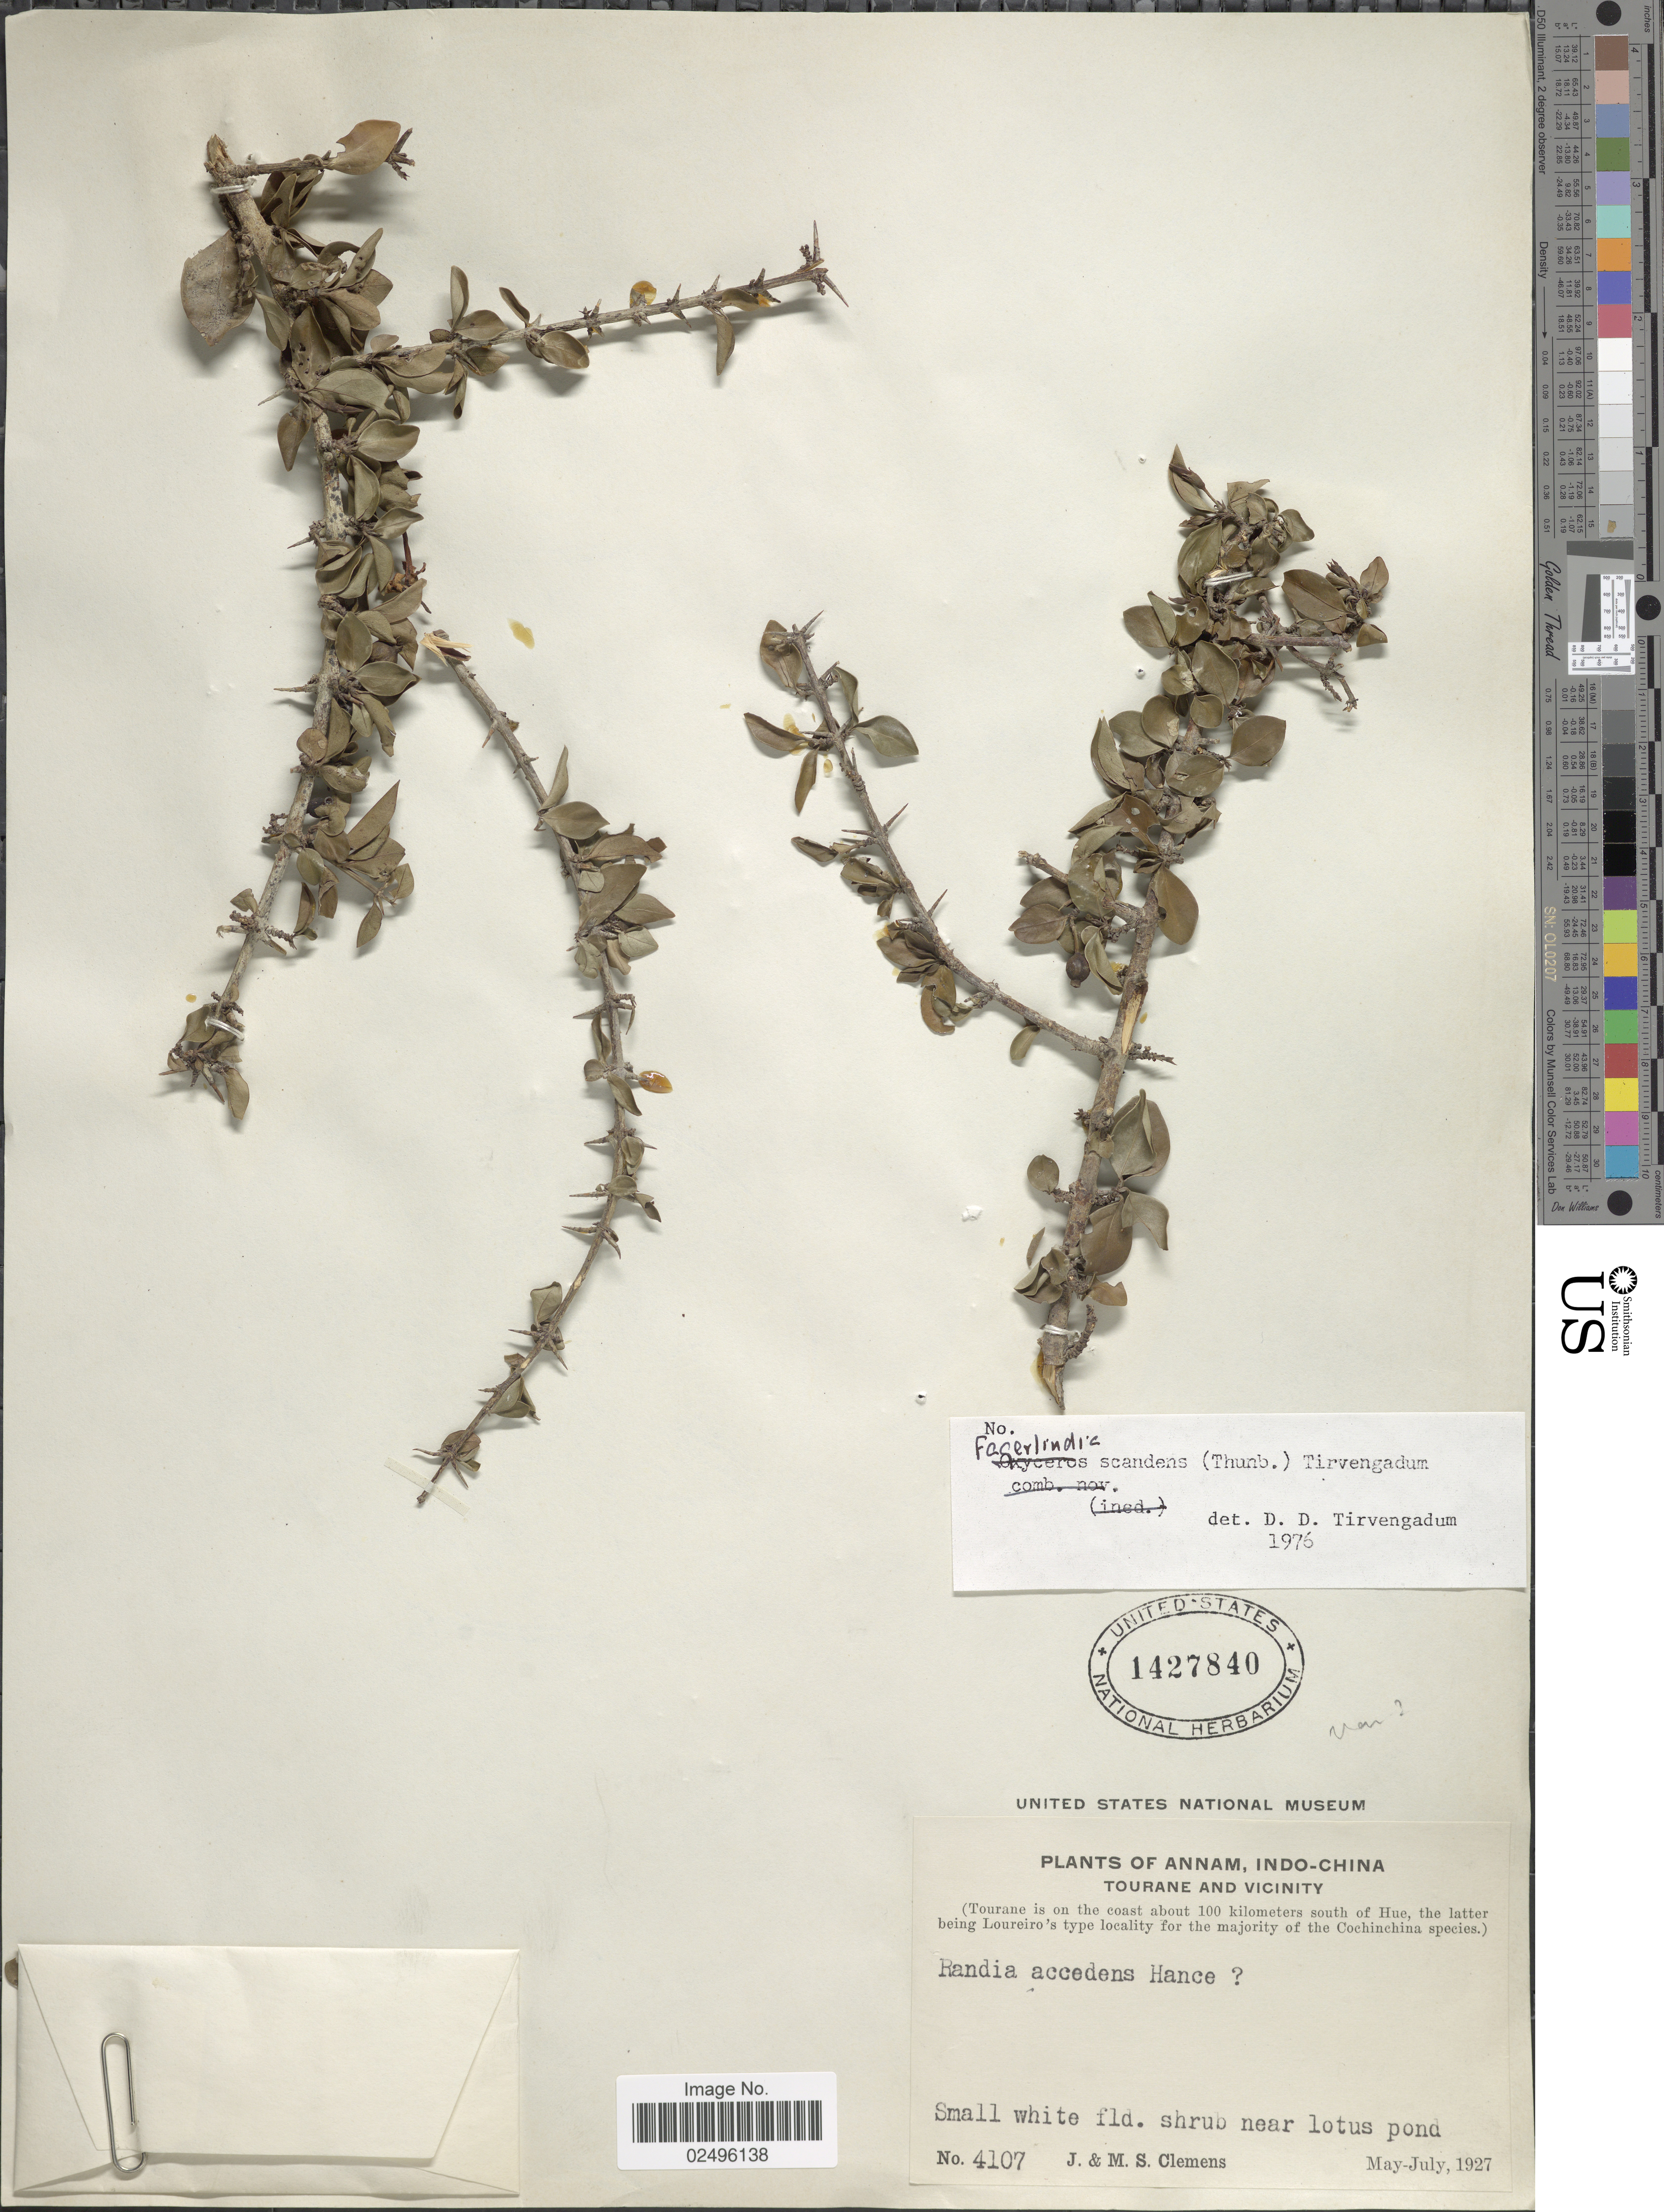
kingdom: Plantae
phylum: Tracheophyta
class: Magnoliopsida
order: Gentianales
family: Rubiaceae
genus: Fagerlindia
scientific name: Fagerlindia scandens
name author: (Thunb.) Tirveng.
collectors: J. Clemens & M. S. Clemens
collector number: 4107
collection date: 1927-05/1927-07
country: Vietnam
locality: Annam, Indo-Chine, Tourane and Vicinity (Tourane is on the coast about 100 kilometers south of Hue), near lotus pond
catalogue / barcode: US 1427840